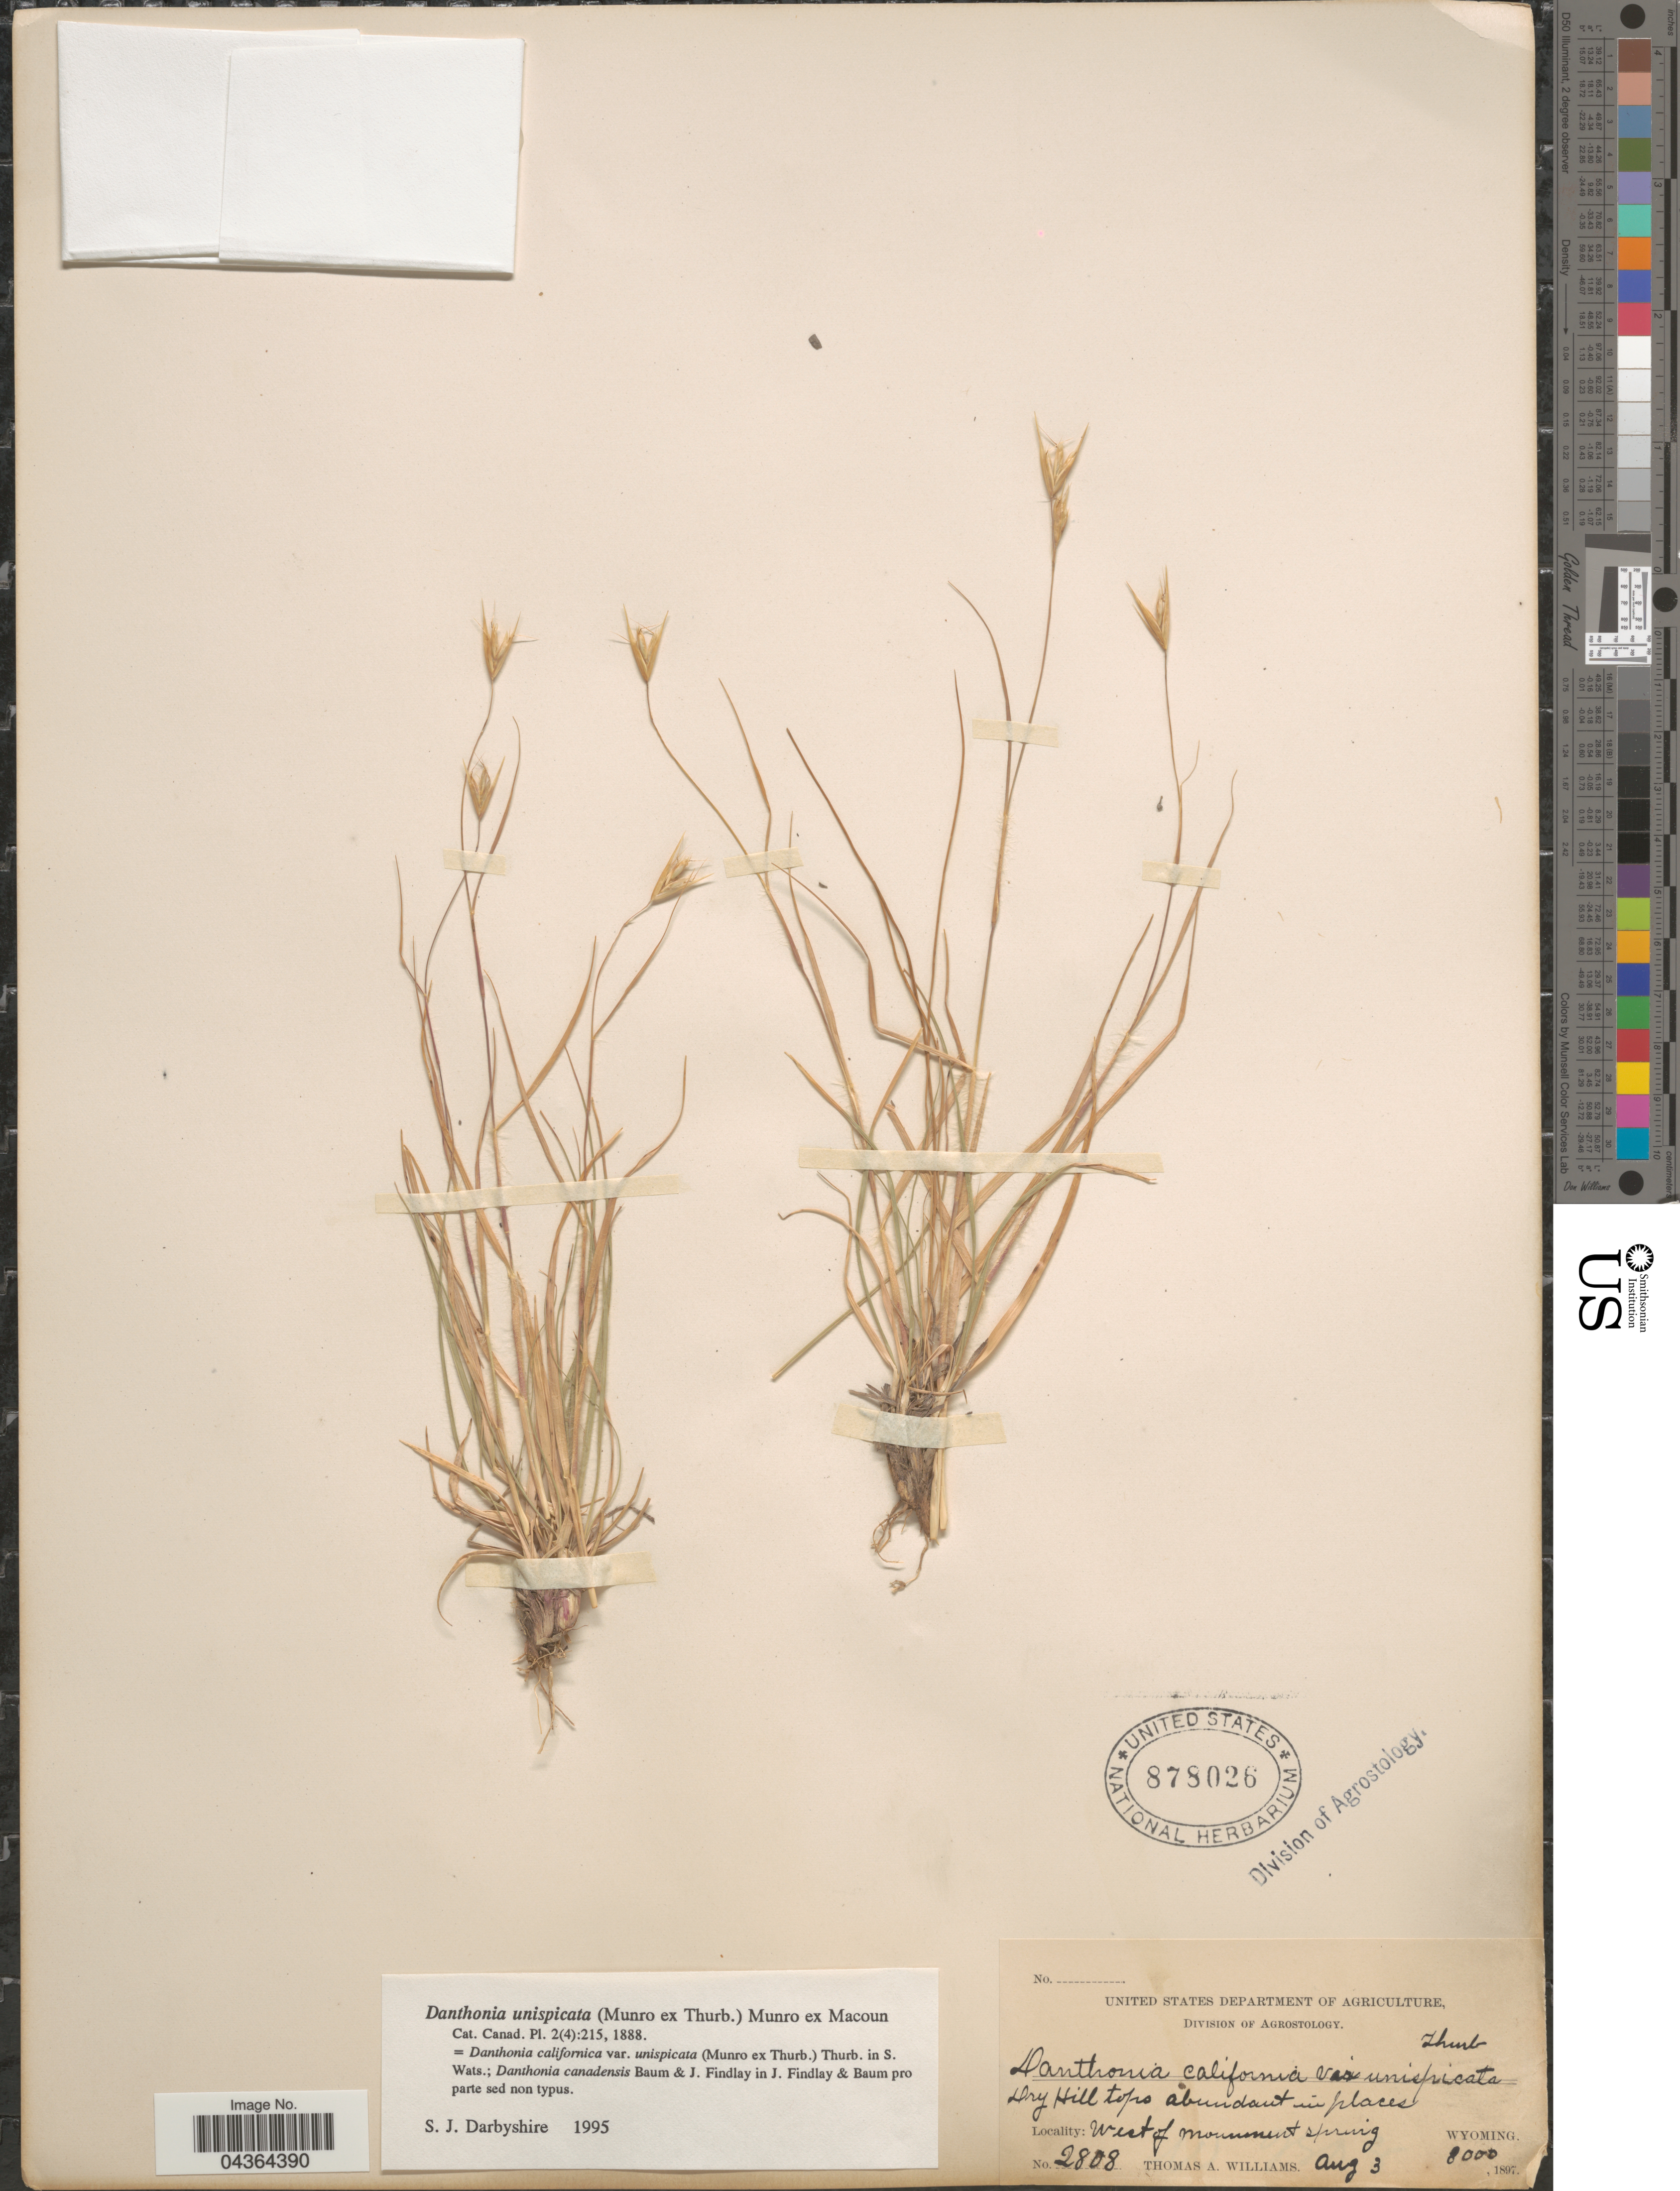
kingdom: Plantae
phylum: Tracheophyta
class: Liliopsida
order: Poales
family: Poaceae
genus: Danthonia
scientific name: Danthonia unispicata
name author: (Thurb.) Munro ex Macoun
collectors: T. A. Williams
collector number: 2808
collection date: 1897-08-03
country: United States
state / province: Wyoming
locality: Dry Hill tops abundant in places. West of monument spring.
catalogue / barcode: US 878026